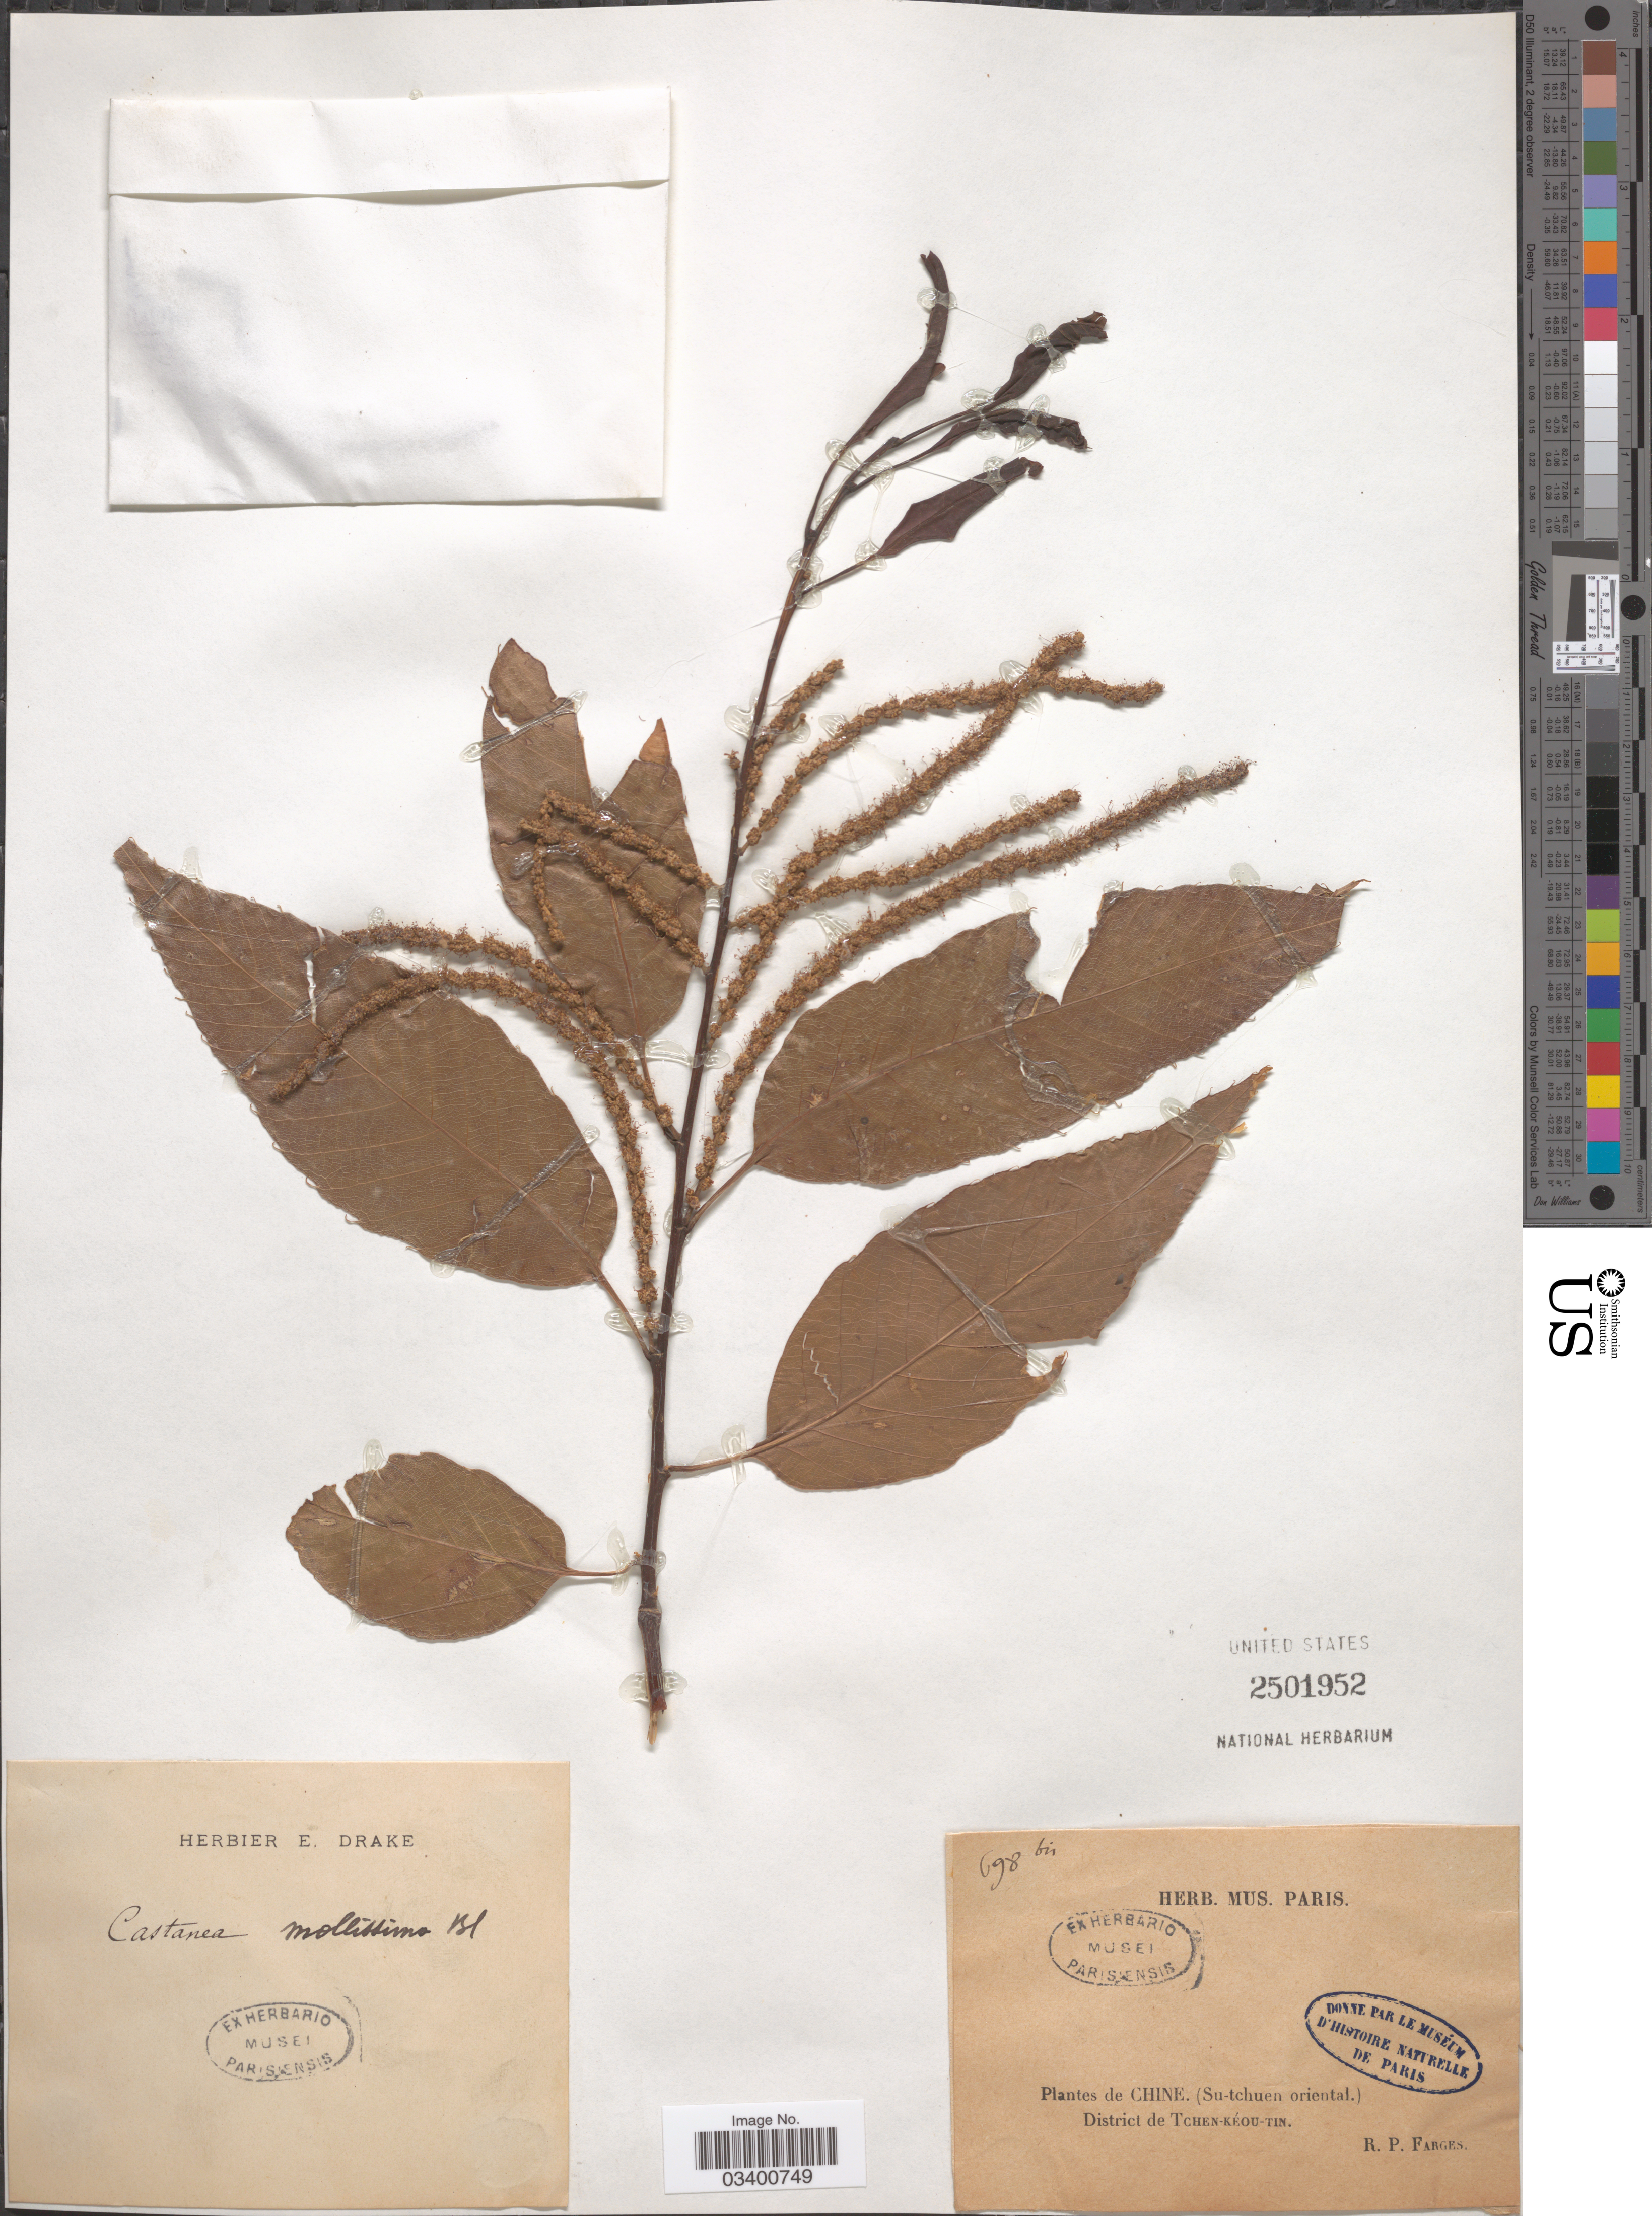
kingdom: Plantae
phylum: Tracheophyta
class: Magnoliopsida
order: Fagales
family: Fagaceae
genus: Castanea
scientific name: Castanea mollissima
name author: Blume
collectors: R. Farges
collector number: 698bis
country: China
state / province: Sichuan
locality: (Su-tchuen oriental.). District de Tchen-kéou-tin.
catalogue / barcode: US 2501952